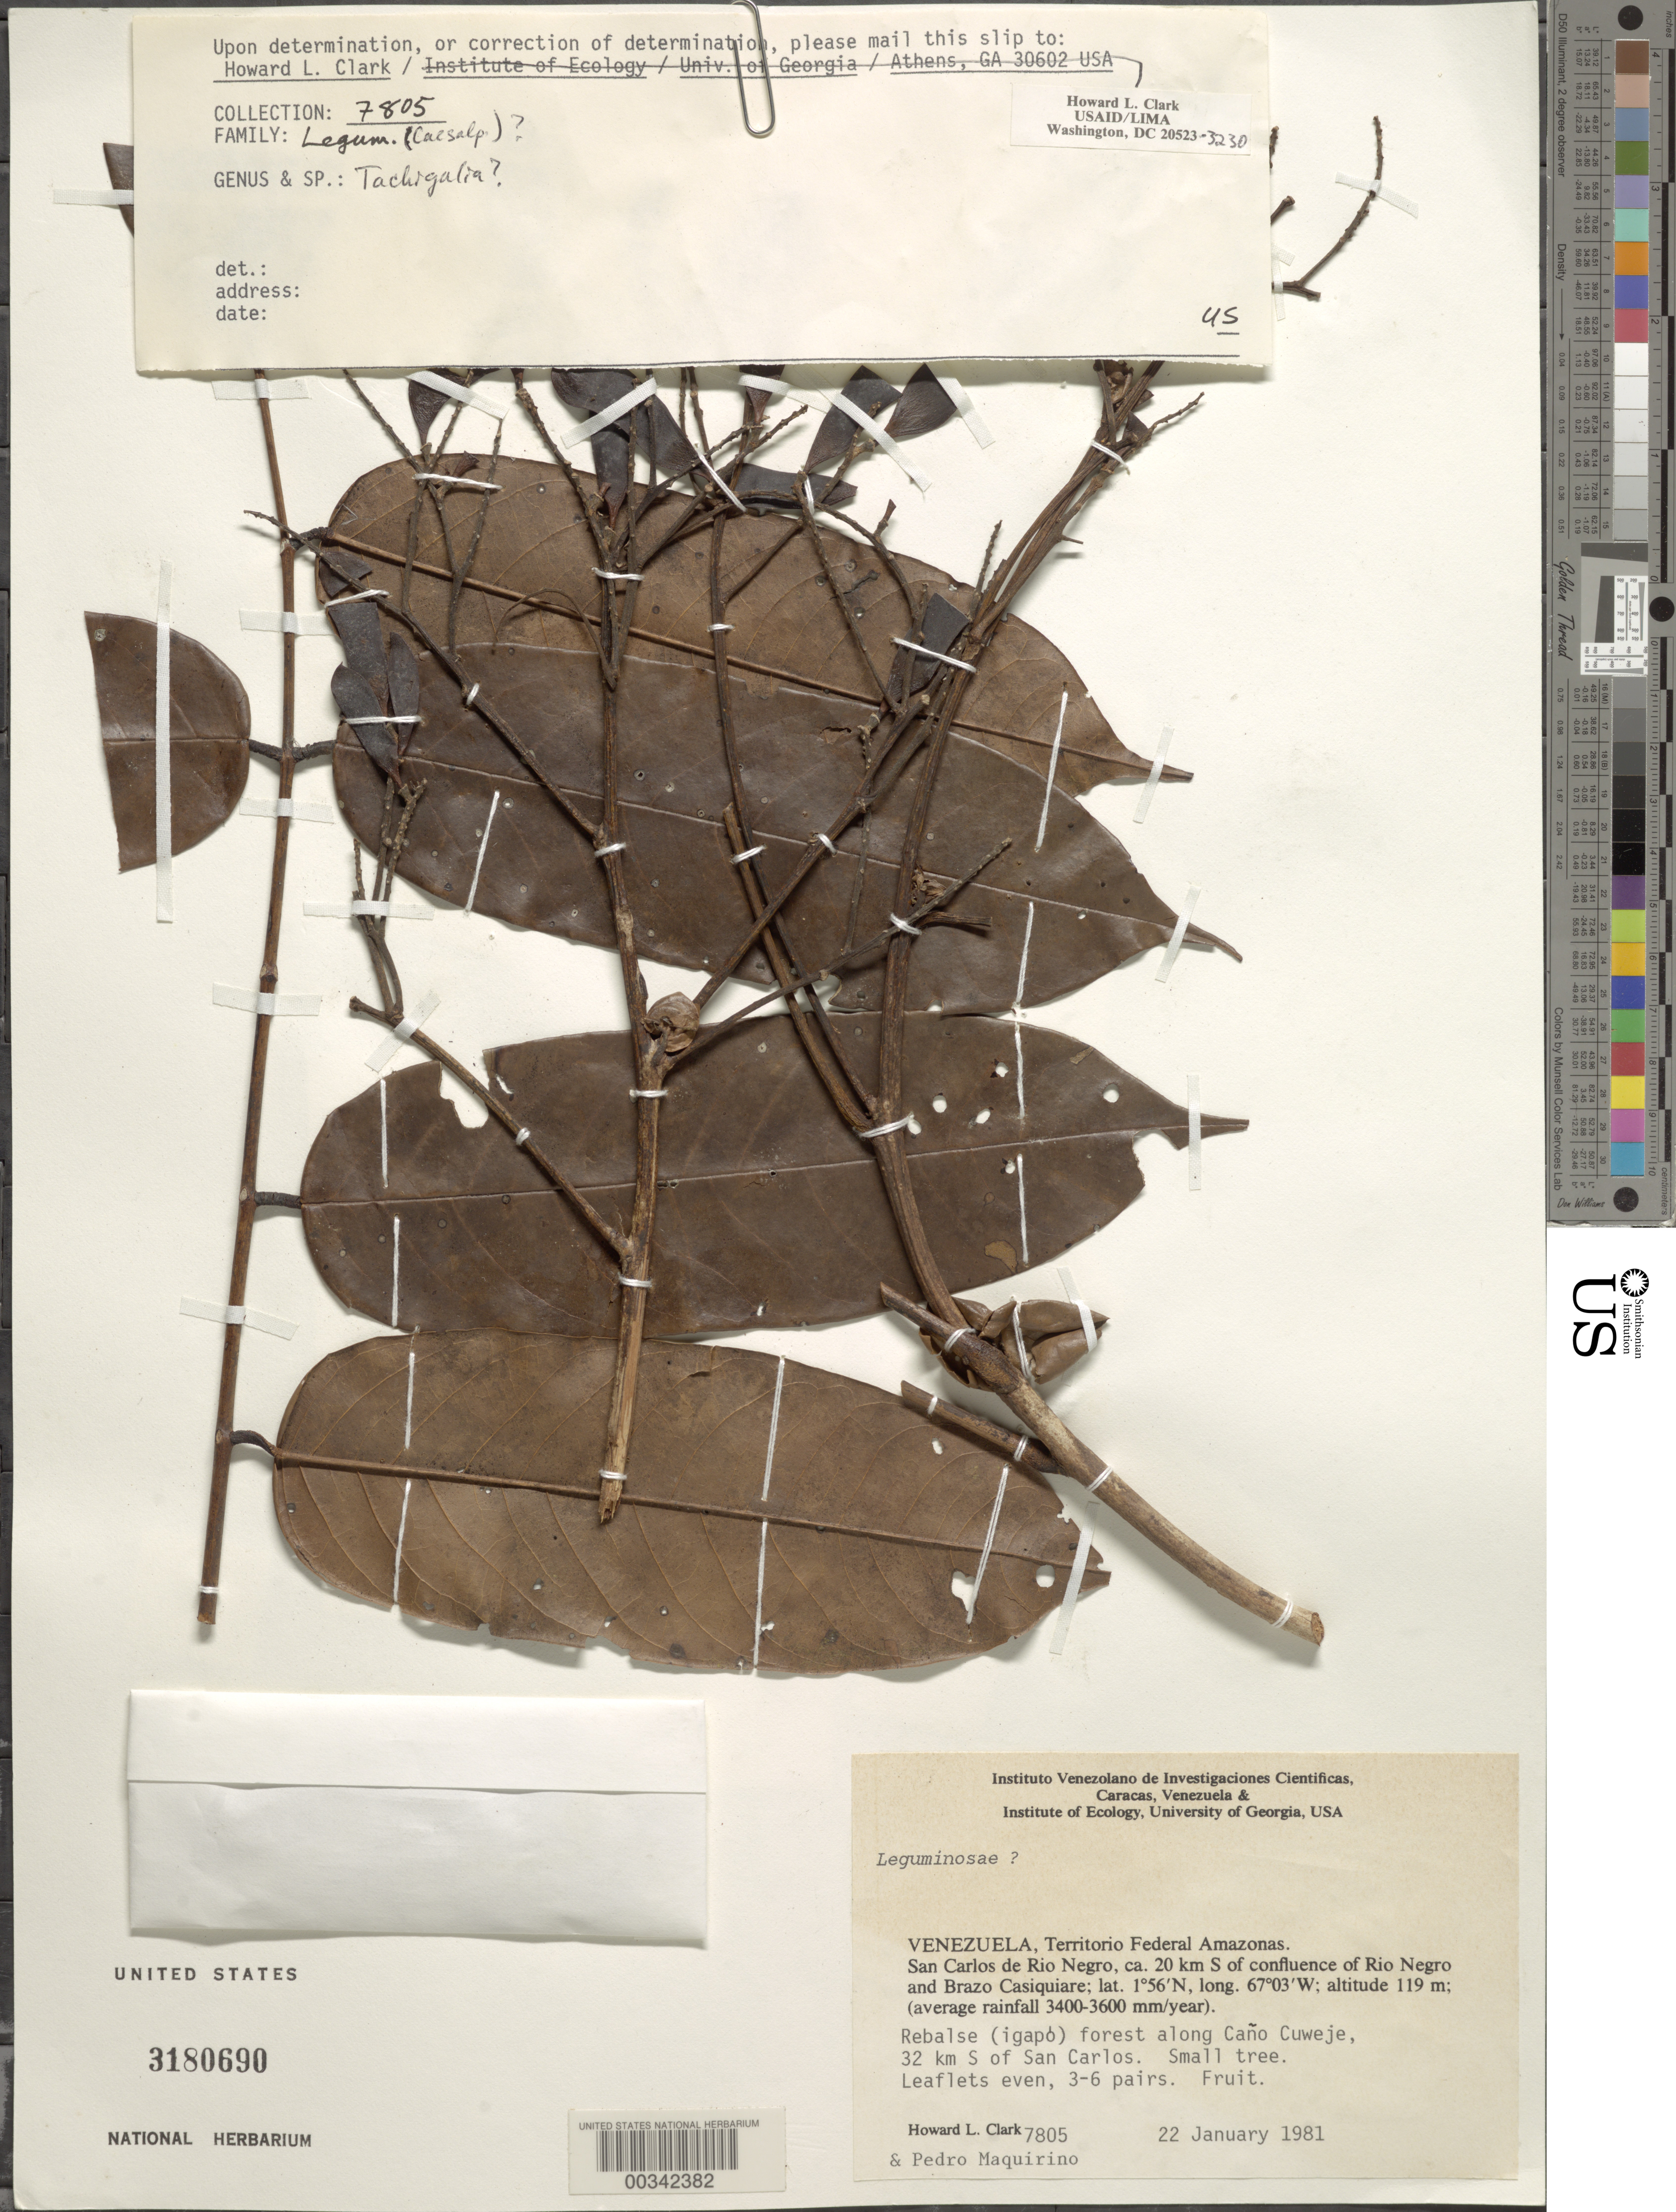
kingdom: Plantae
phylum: Tracheophyta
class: Magnoliopsida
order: Fabales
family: Fabaceae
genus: Tachigali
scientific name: Tachigali sp.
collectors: H. L. Clark & P. Maquirino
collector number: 7805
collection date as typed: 22 Jan 1981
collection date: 1981-01-22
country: Venezuela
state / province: Amazonas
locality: San carlos de rio negro, ca 20 km s of confluence of rio negro and brazo casiquiare; along cano cuweje, 32 km s of san carlos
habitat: Igapo forest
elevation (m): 119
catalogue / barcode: US 3180690